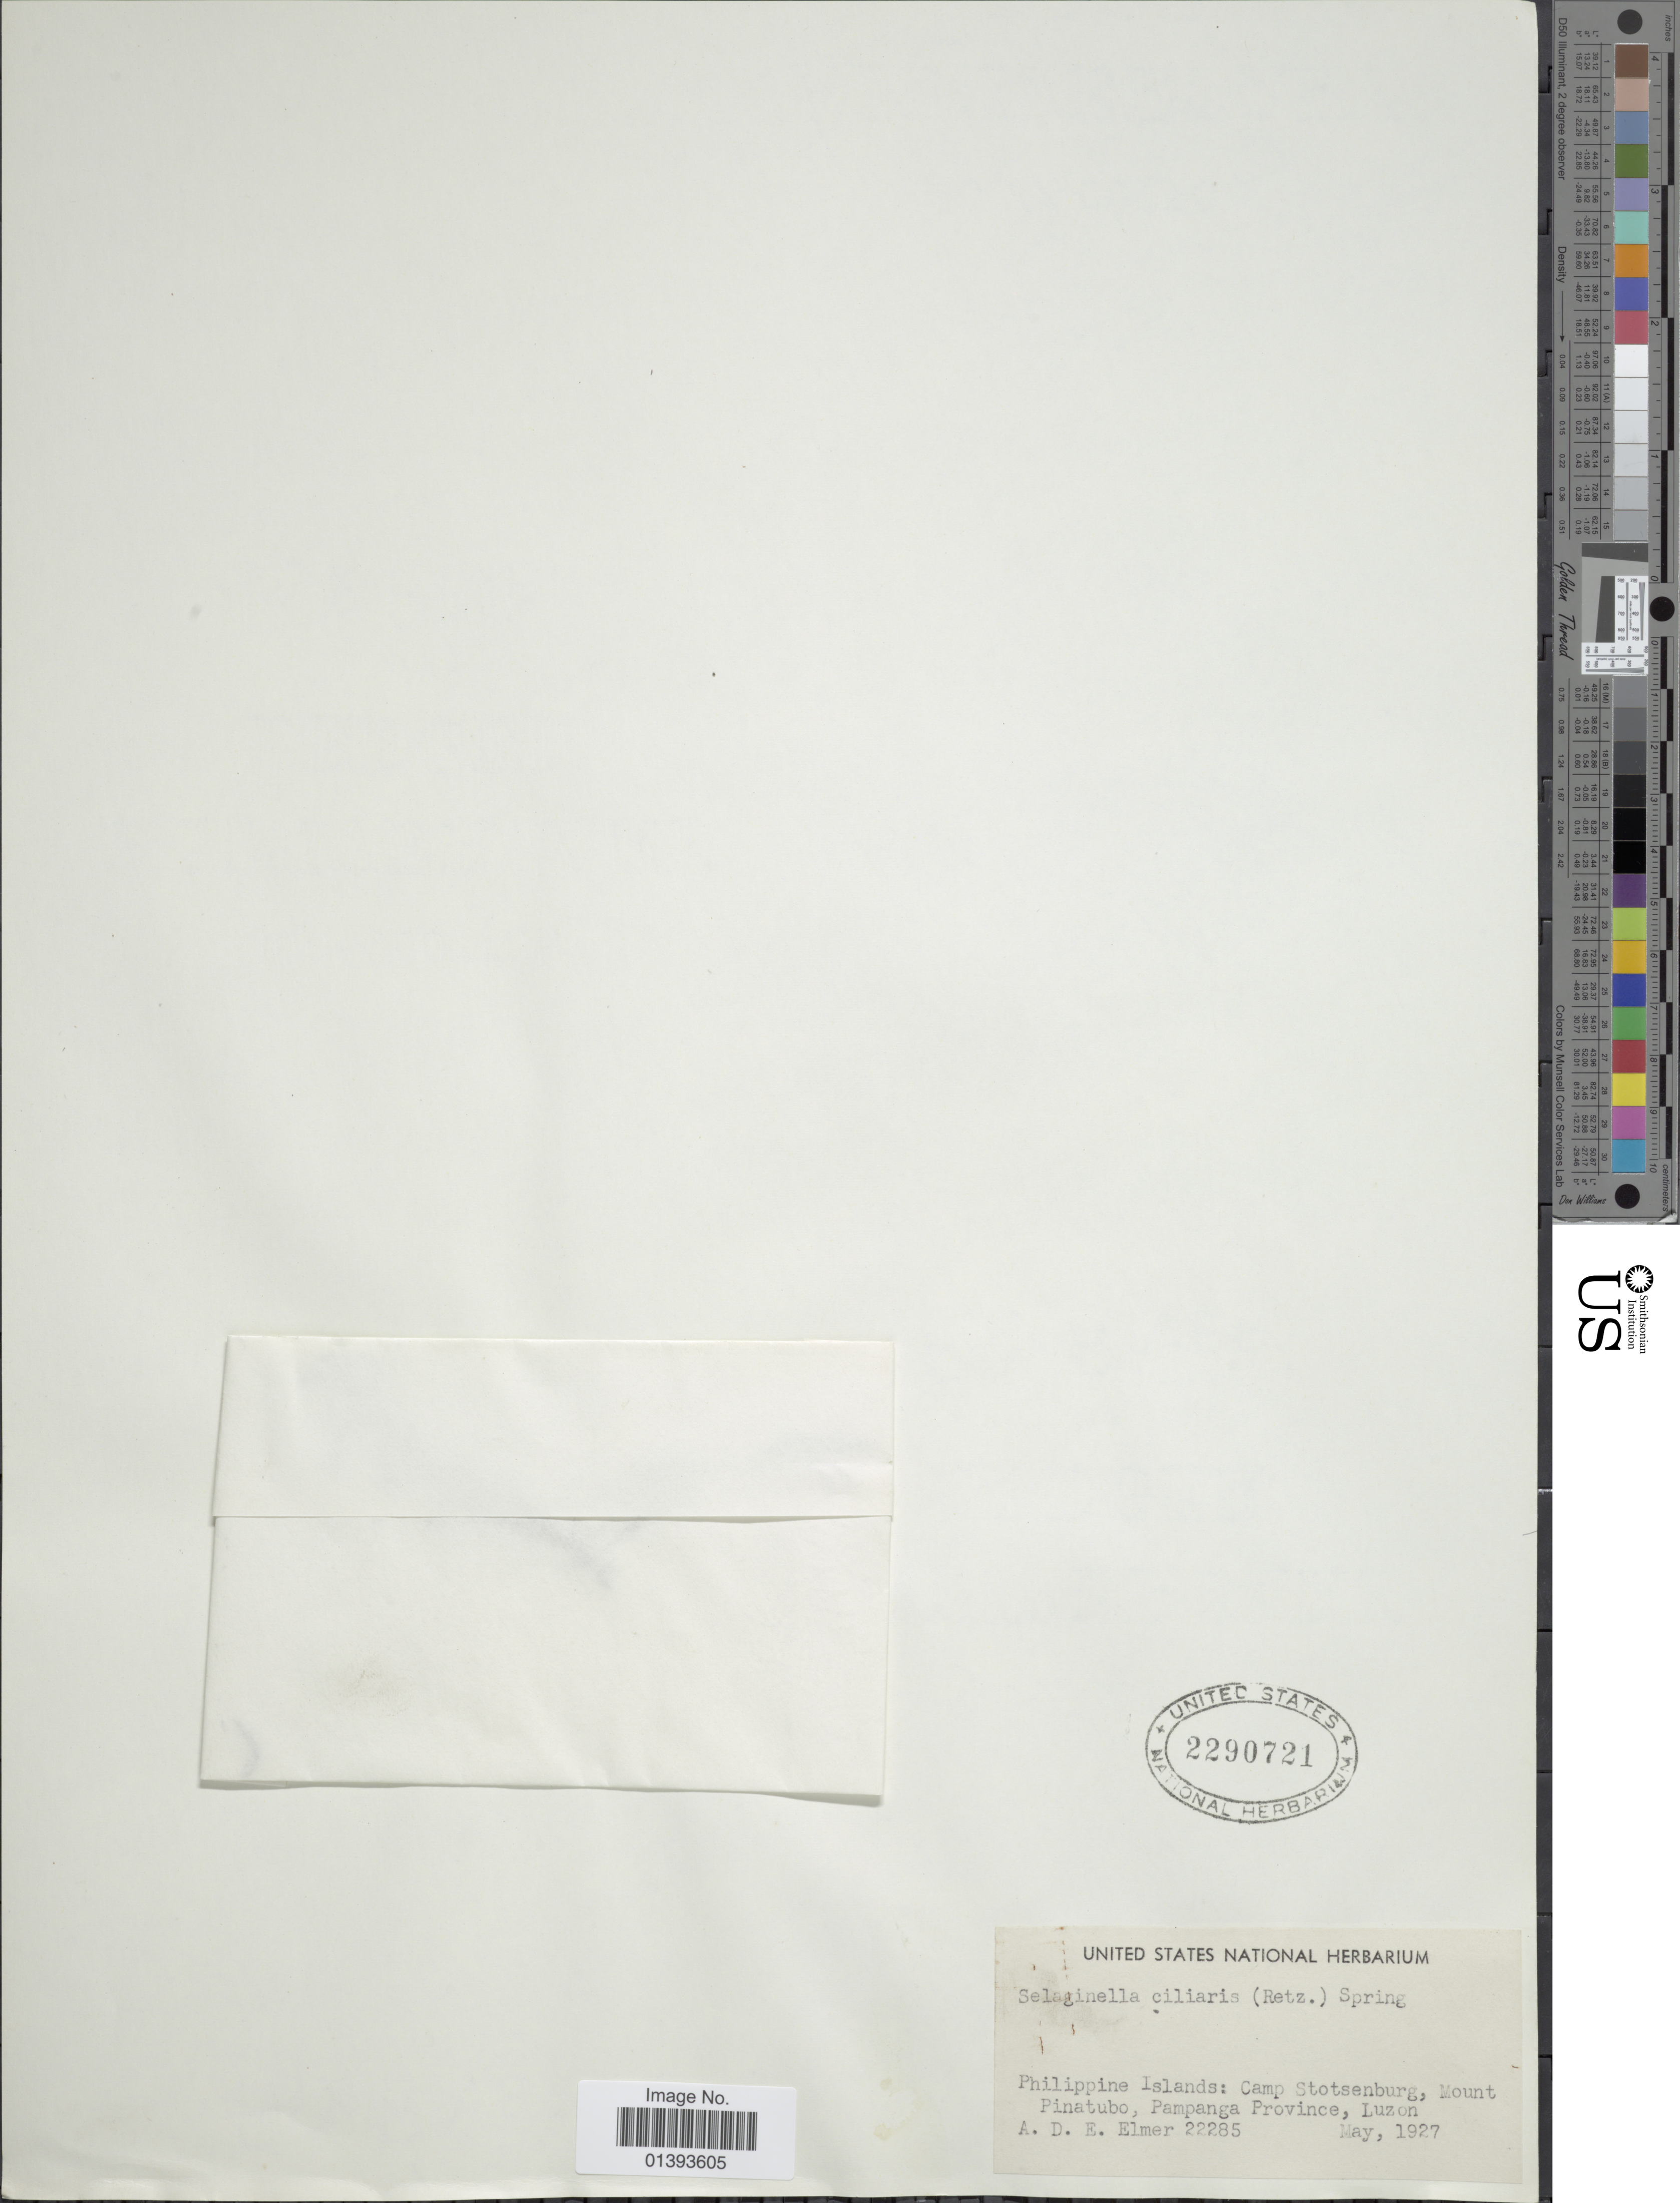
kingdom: Plantae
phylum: Tracheophyta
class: Lycopodiopsida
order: Selaginellales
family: Selaginellaceae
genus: Selaginella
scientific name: Selaginella ciliaris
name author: (Retz.) Spring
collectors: A. D. E. Elmer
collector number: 22285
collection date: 1927-05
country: Philippines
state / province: Central Luzon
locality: Philippine Islands: Camp Stotsenburg, Mount Pinabuto, Pampanga province, Luzon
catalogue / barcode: US 2290721